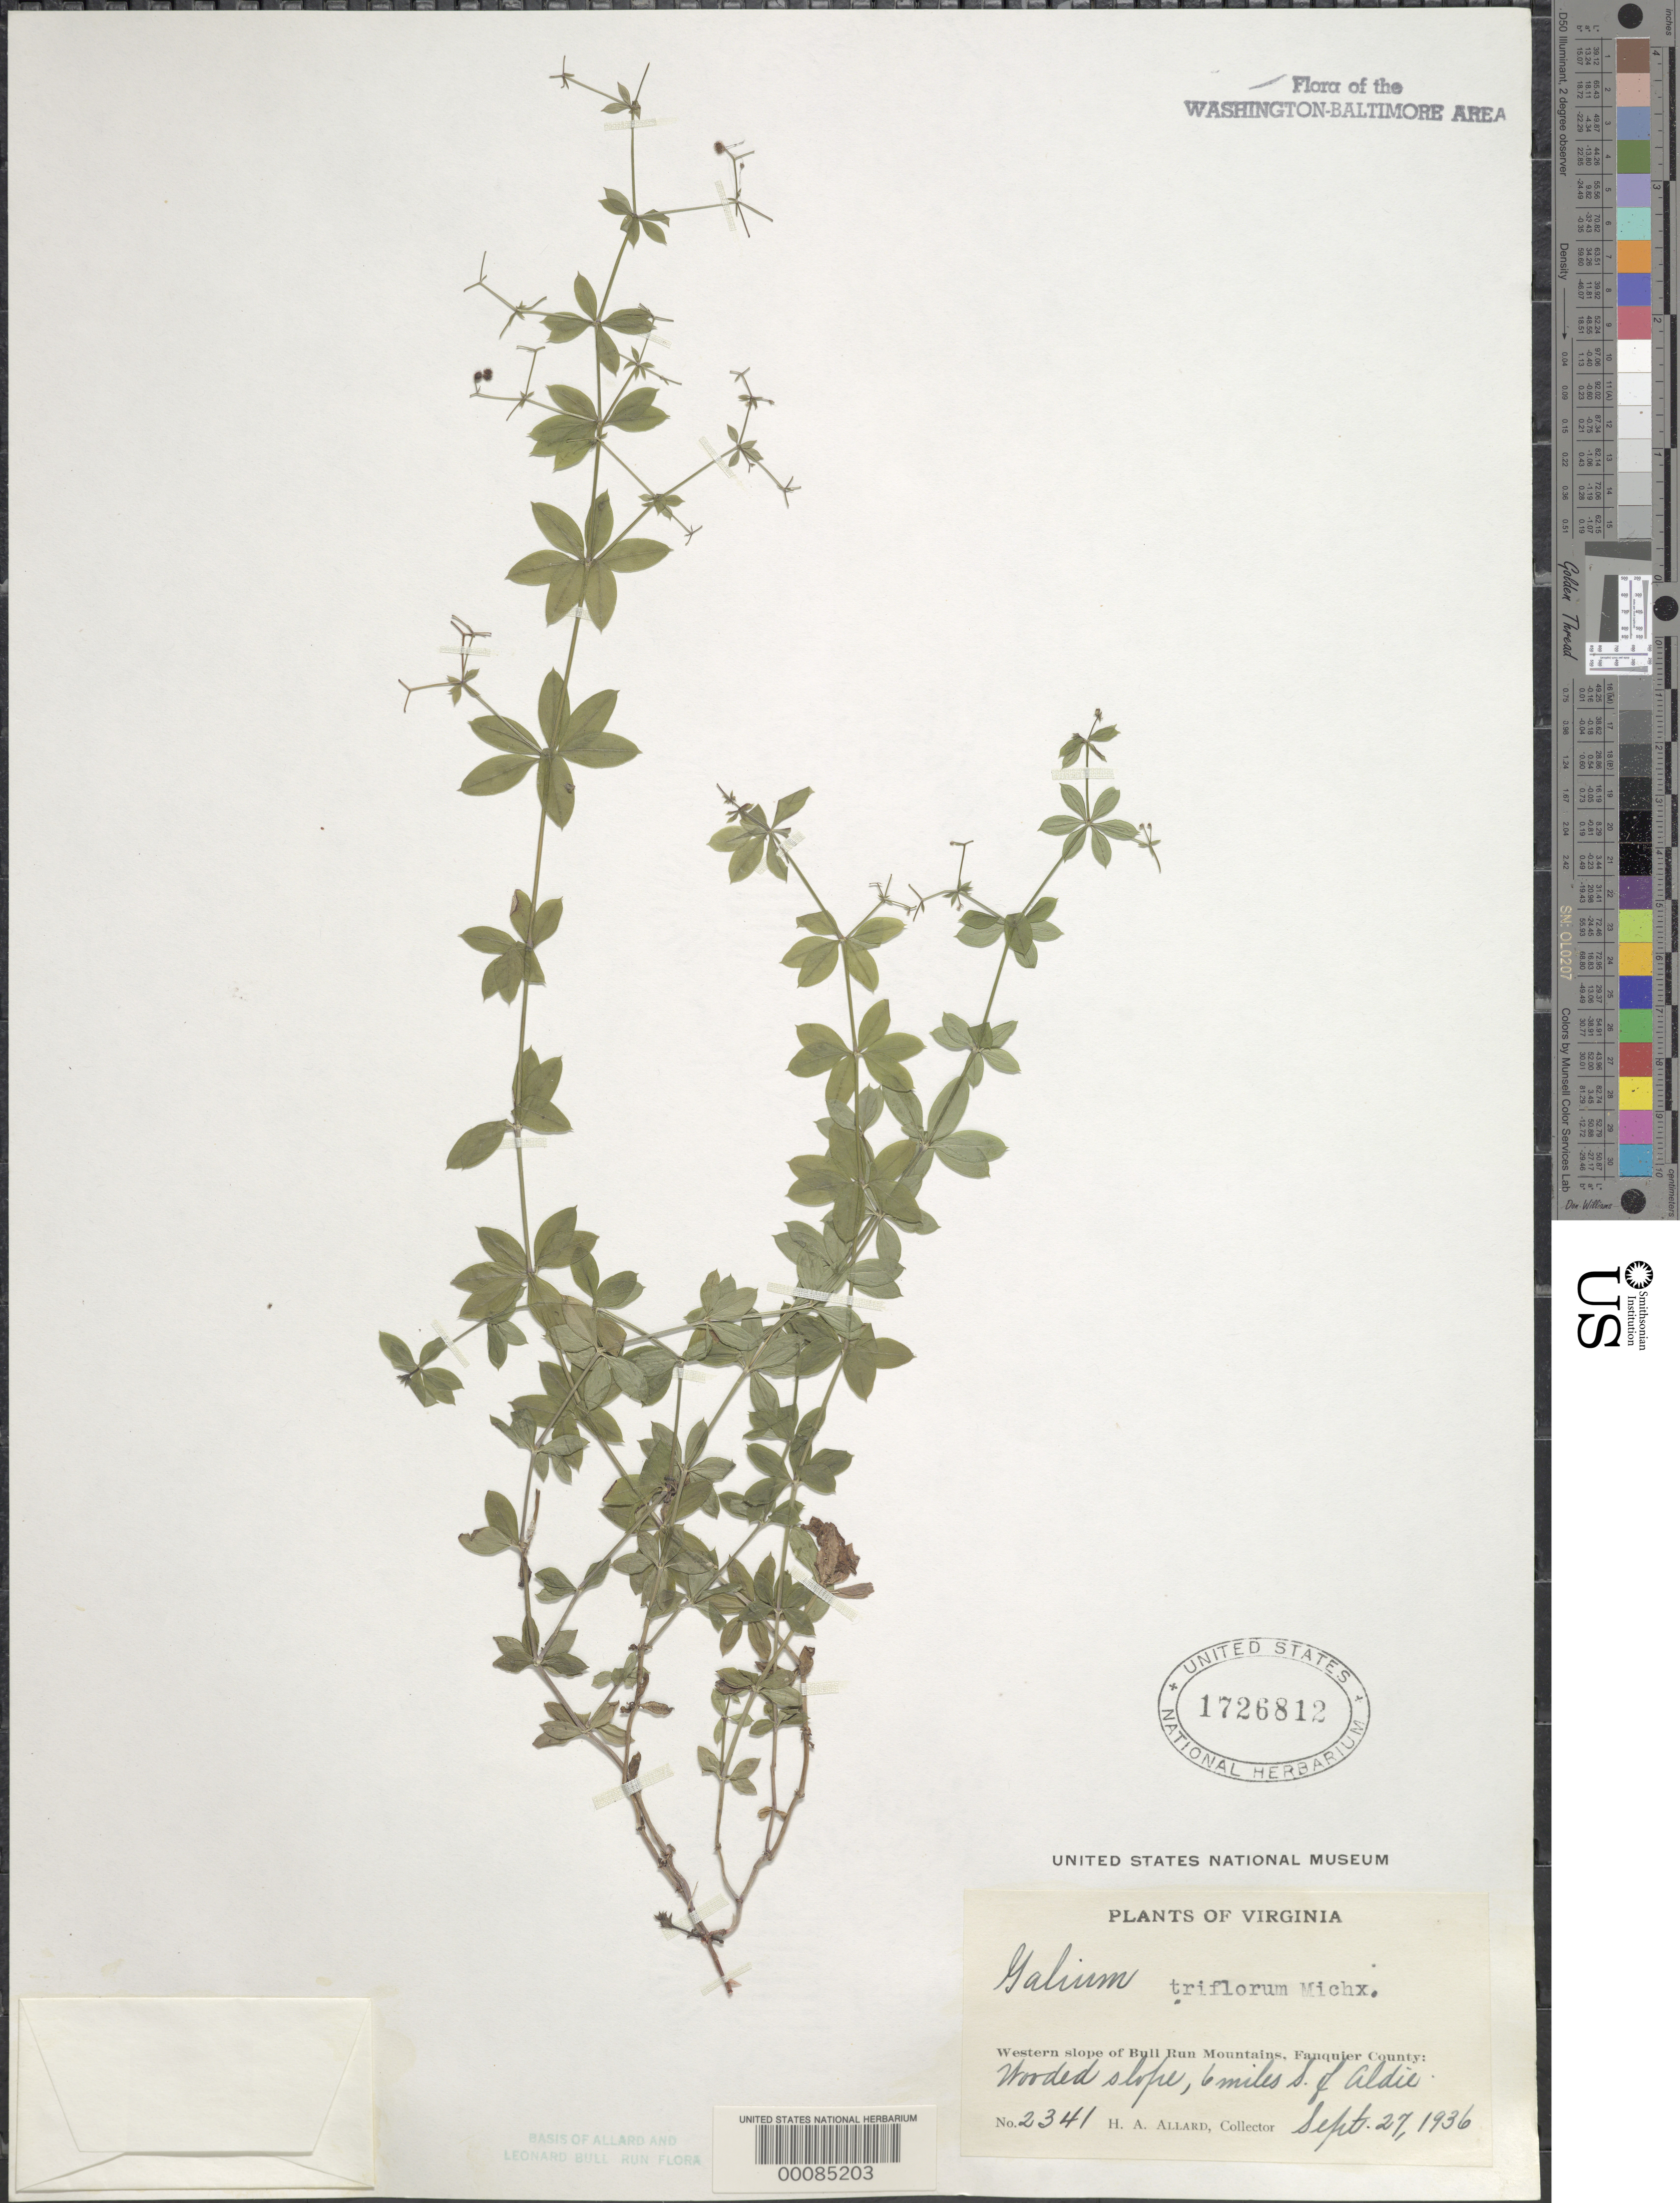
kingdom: Plantae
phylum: Tracheophyta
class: Magnoliopsida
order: Gentianales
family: Rubiaceae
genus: Galium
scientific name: Galium triflorum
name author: Michx.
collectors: H. A. Allard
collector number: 2341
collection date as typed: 27 Sep 1936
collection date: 1936-09-27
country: United States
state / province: Virginia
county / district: Fauquier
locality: South of Aldie, west slope of Bull Run Mts.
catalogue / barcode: US 1726812